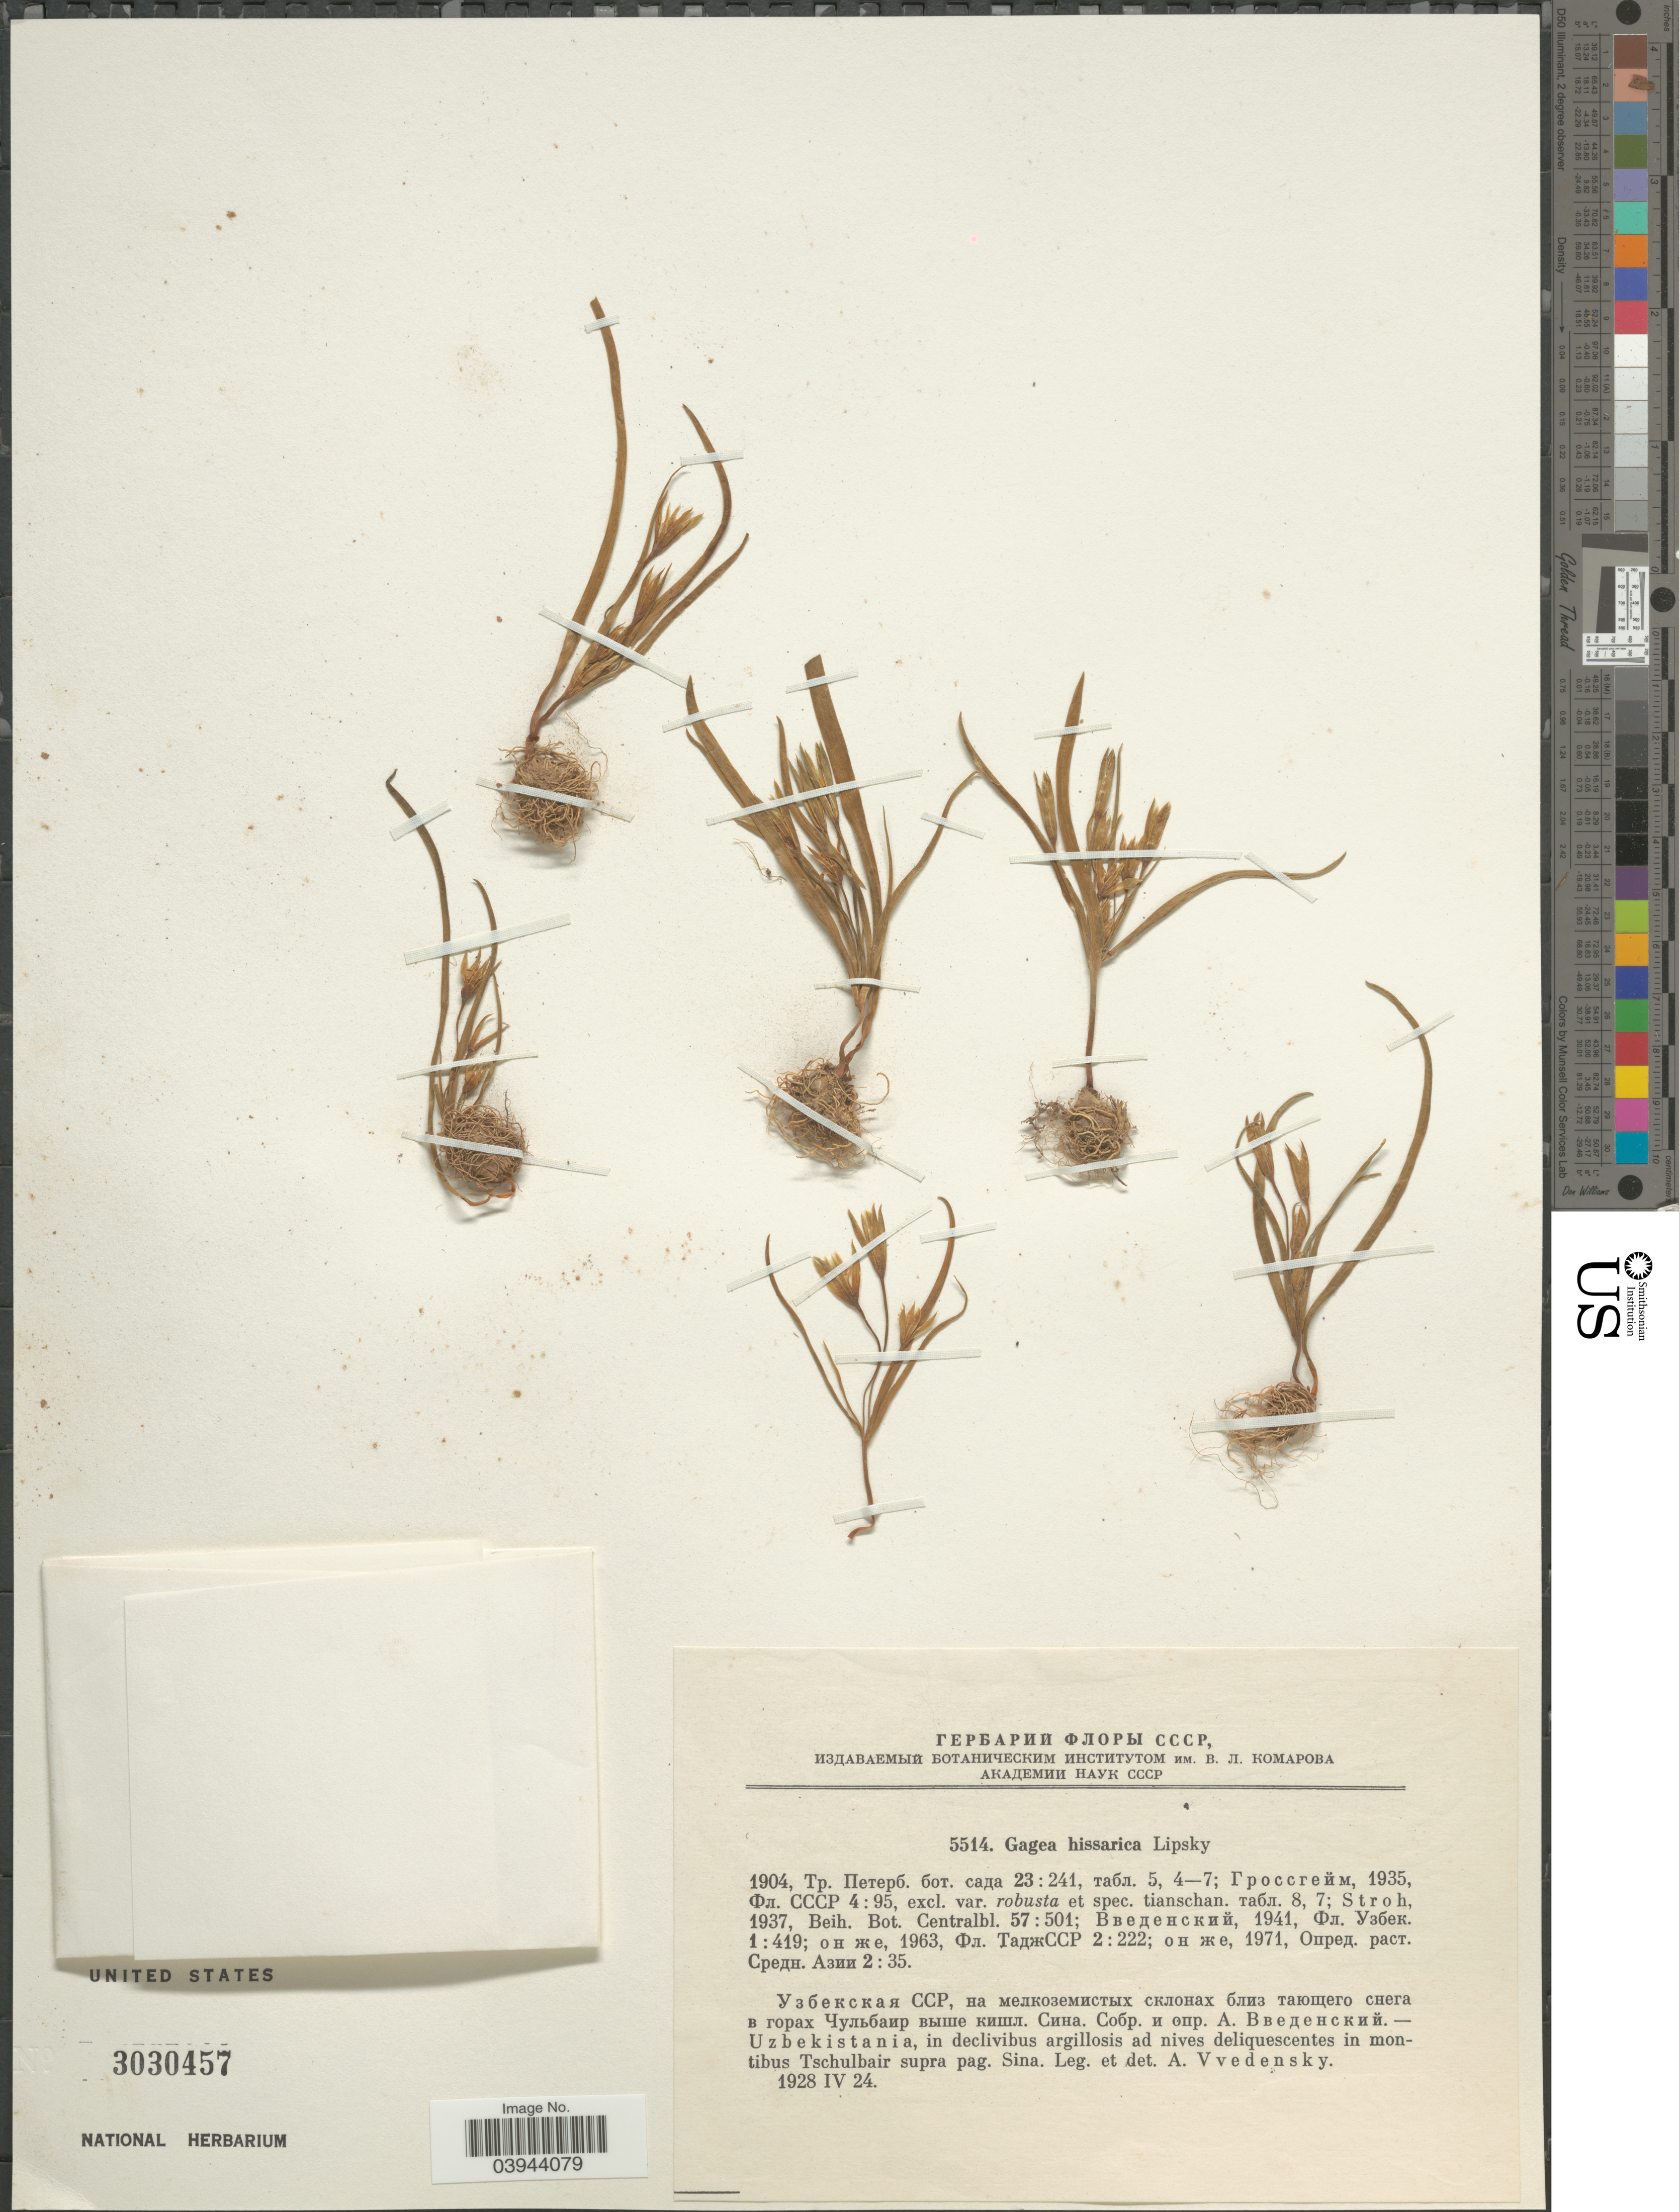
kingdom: Plantae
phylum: Tracheophyta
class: Liliopsida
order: Liliales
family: Liliaceae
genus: Gagea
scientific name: Gagea hissarica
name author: Lipsky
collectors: A. Vvedensky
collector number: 5514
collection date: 1928-04-24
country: Uzbekistan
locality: Uzbekistania, in declivibus argillosis ad nives deliquescentes in montibus Tschulbair supra pag. Sina.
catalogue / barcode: US 3030457